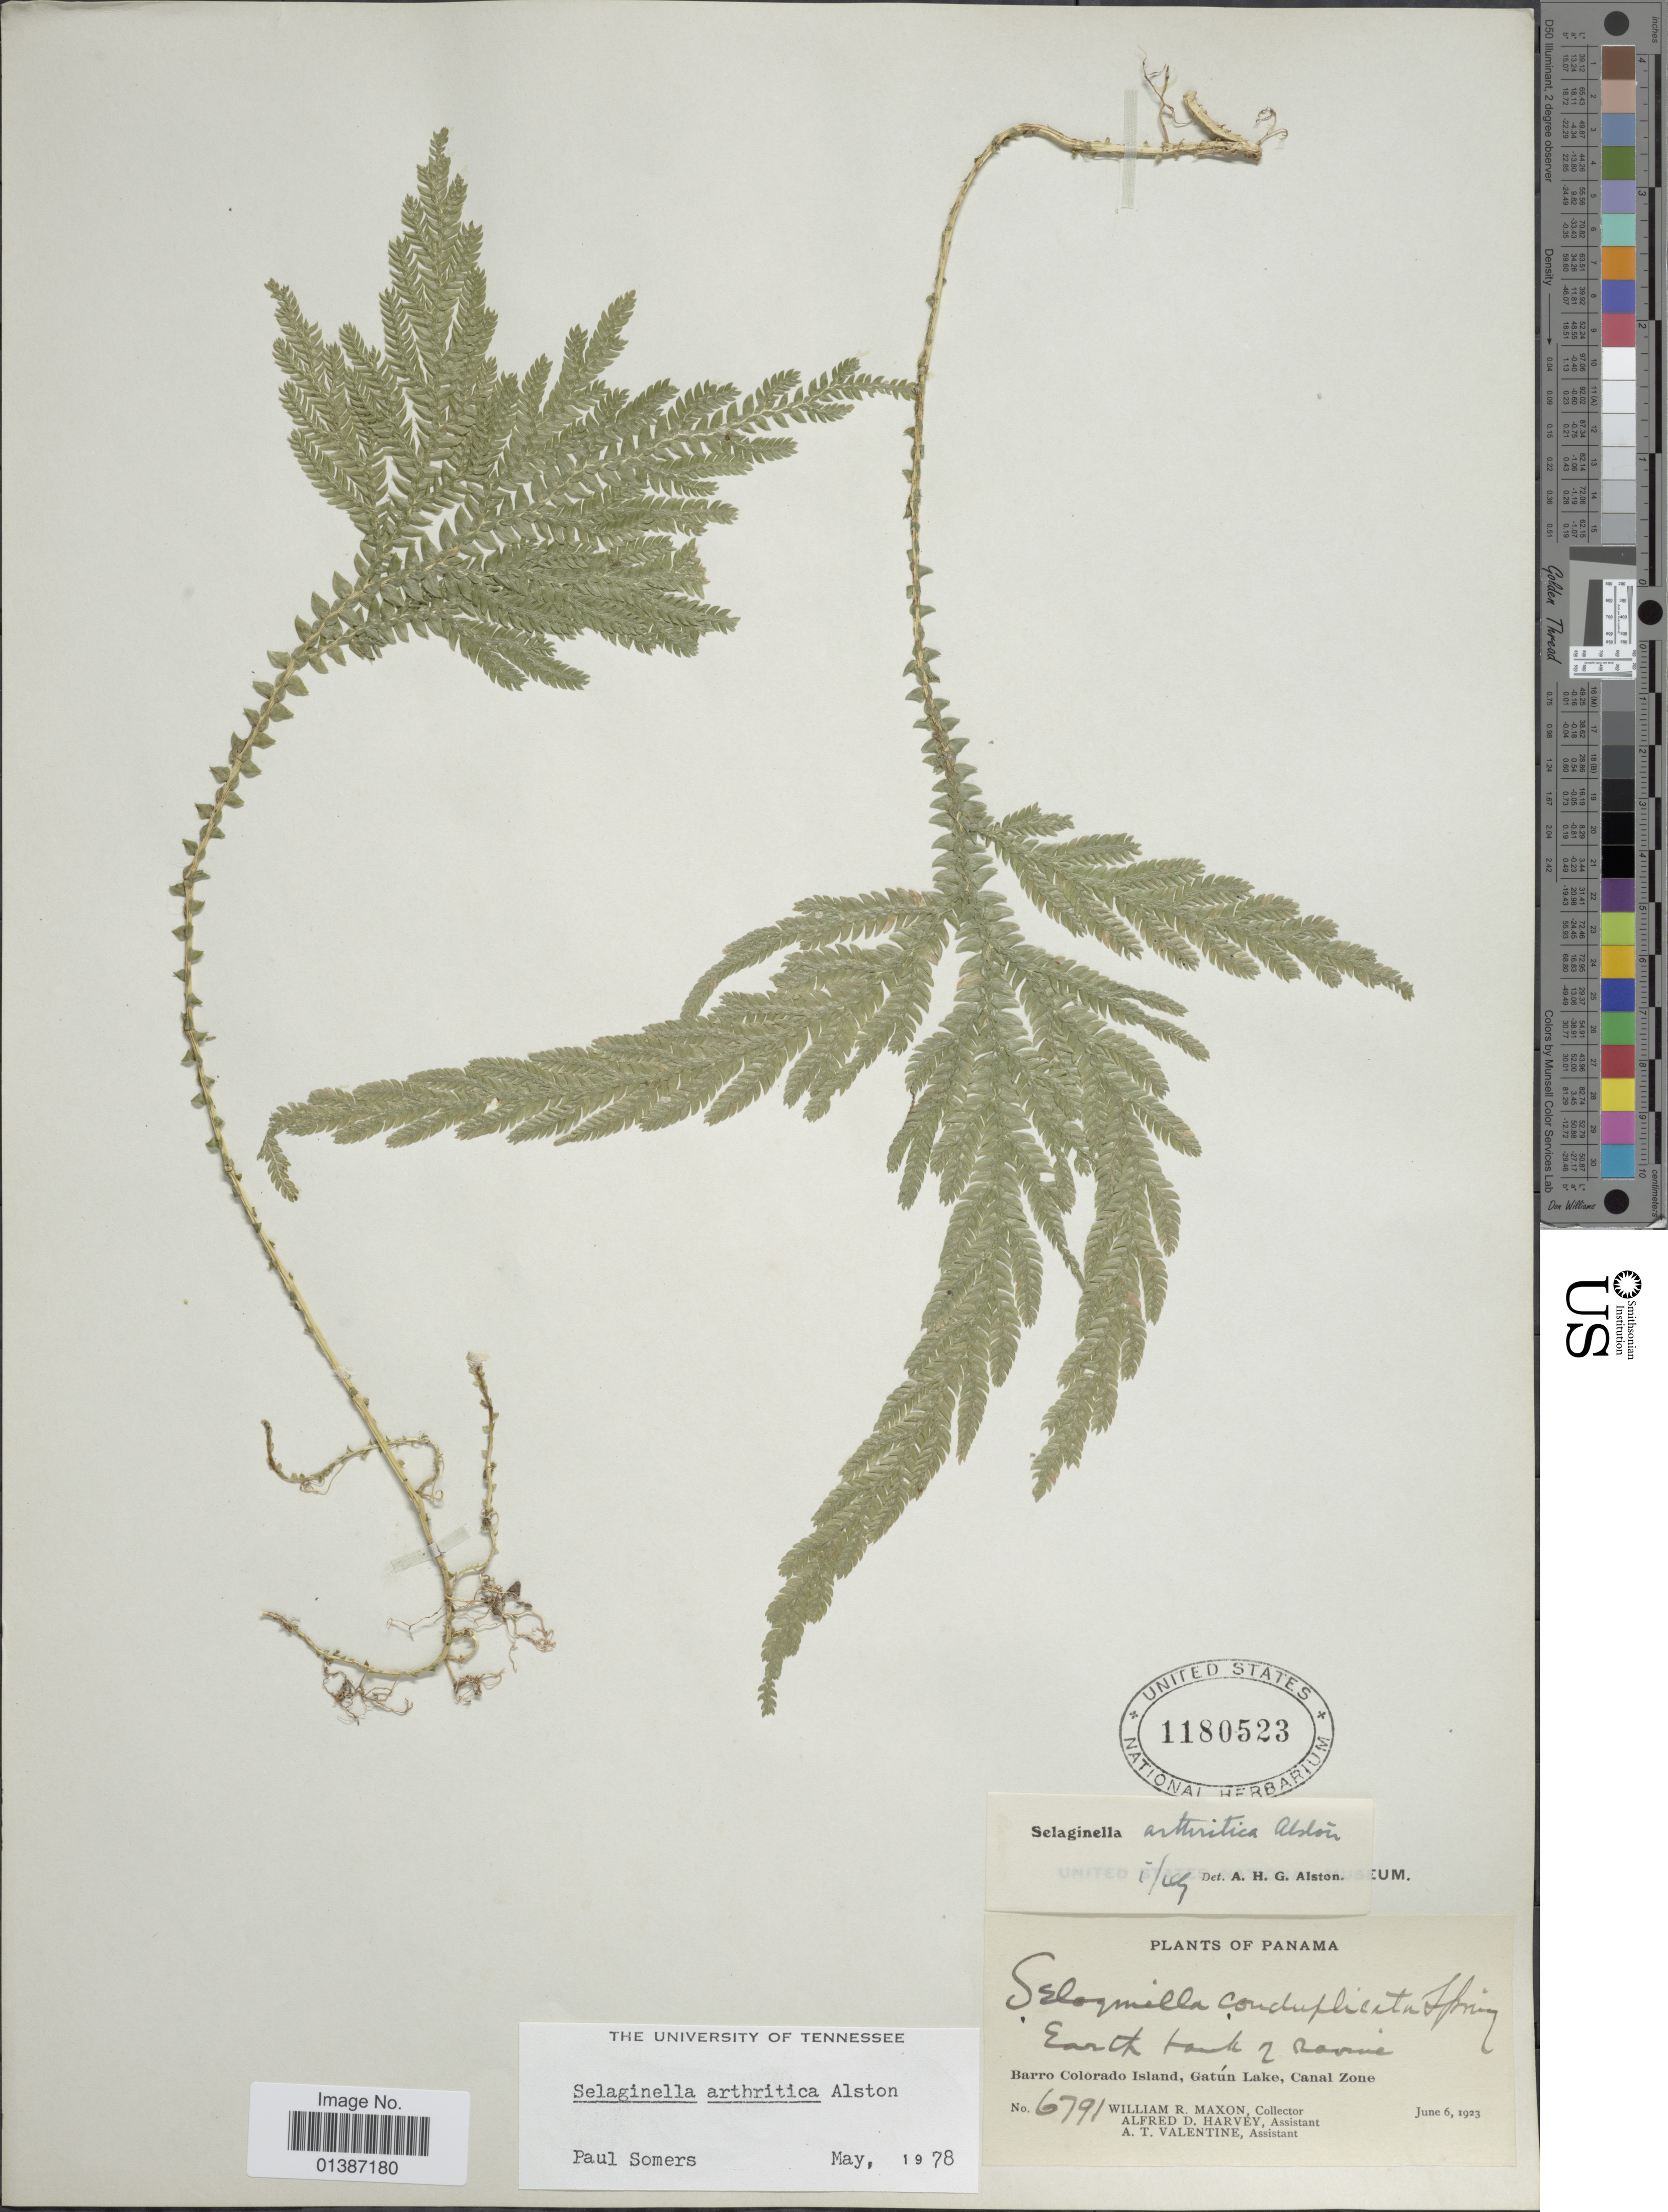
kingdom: Plantae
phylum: Tracheophyta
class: Lycopodiopsida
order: Selaginellales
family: Selaginellaceae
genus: Selaginella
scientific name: Selaginella arthritica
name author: Alston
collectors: W. R. Maxon, A. D. Harvey & A. Valentine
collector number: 6791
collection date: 1923-06-06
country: Panama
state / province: Panamá Oeste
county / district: Canal Zone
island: Barro Colorado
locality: Barro Colorado Island, Gatún Lake, Canal Zone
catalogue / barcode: US 1180523